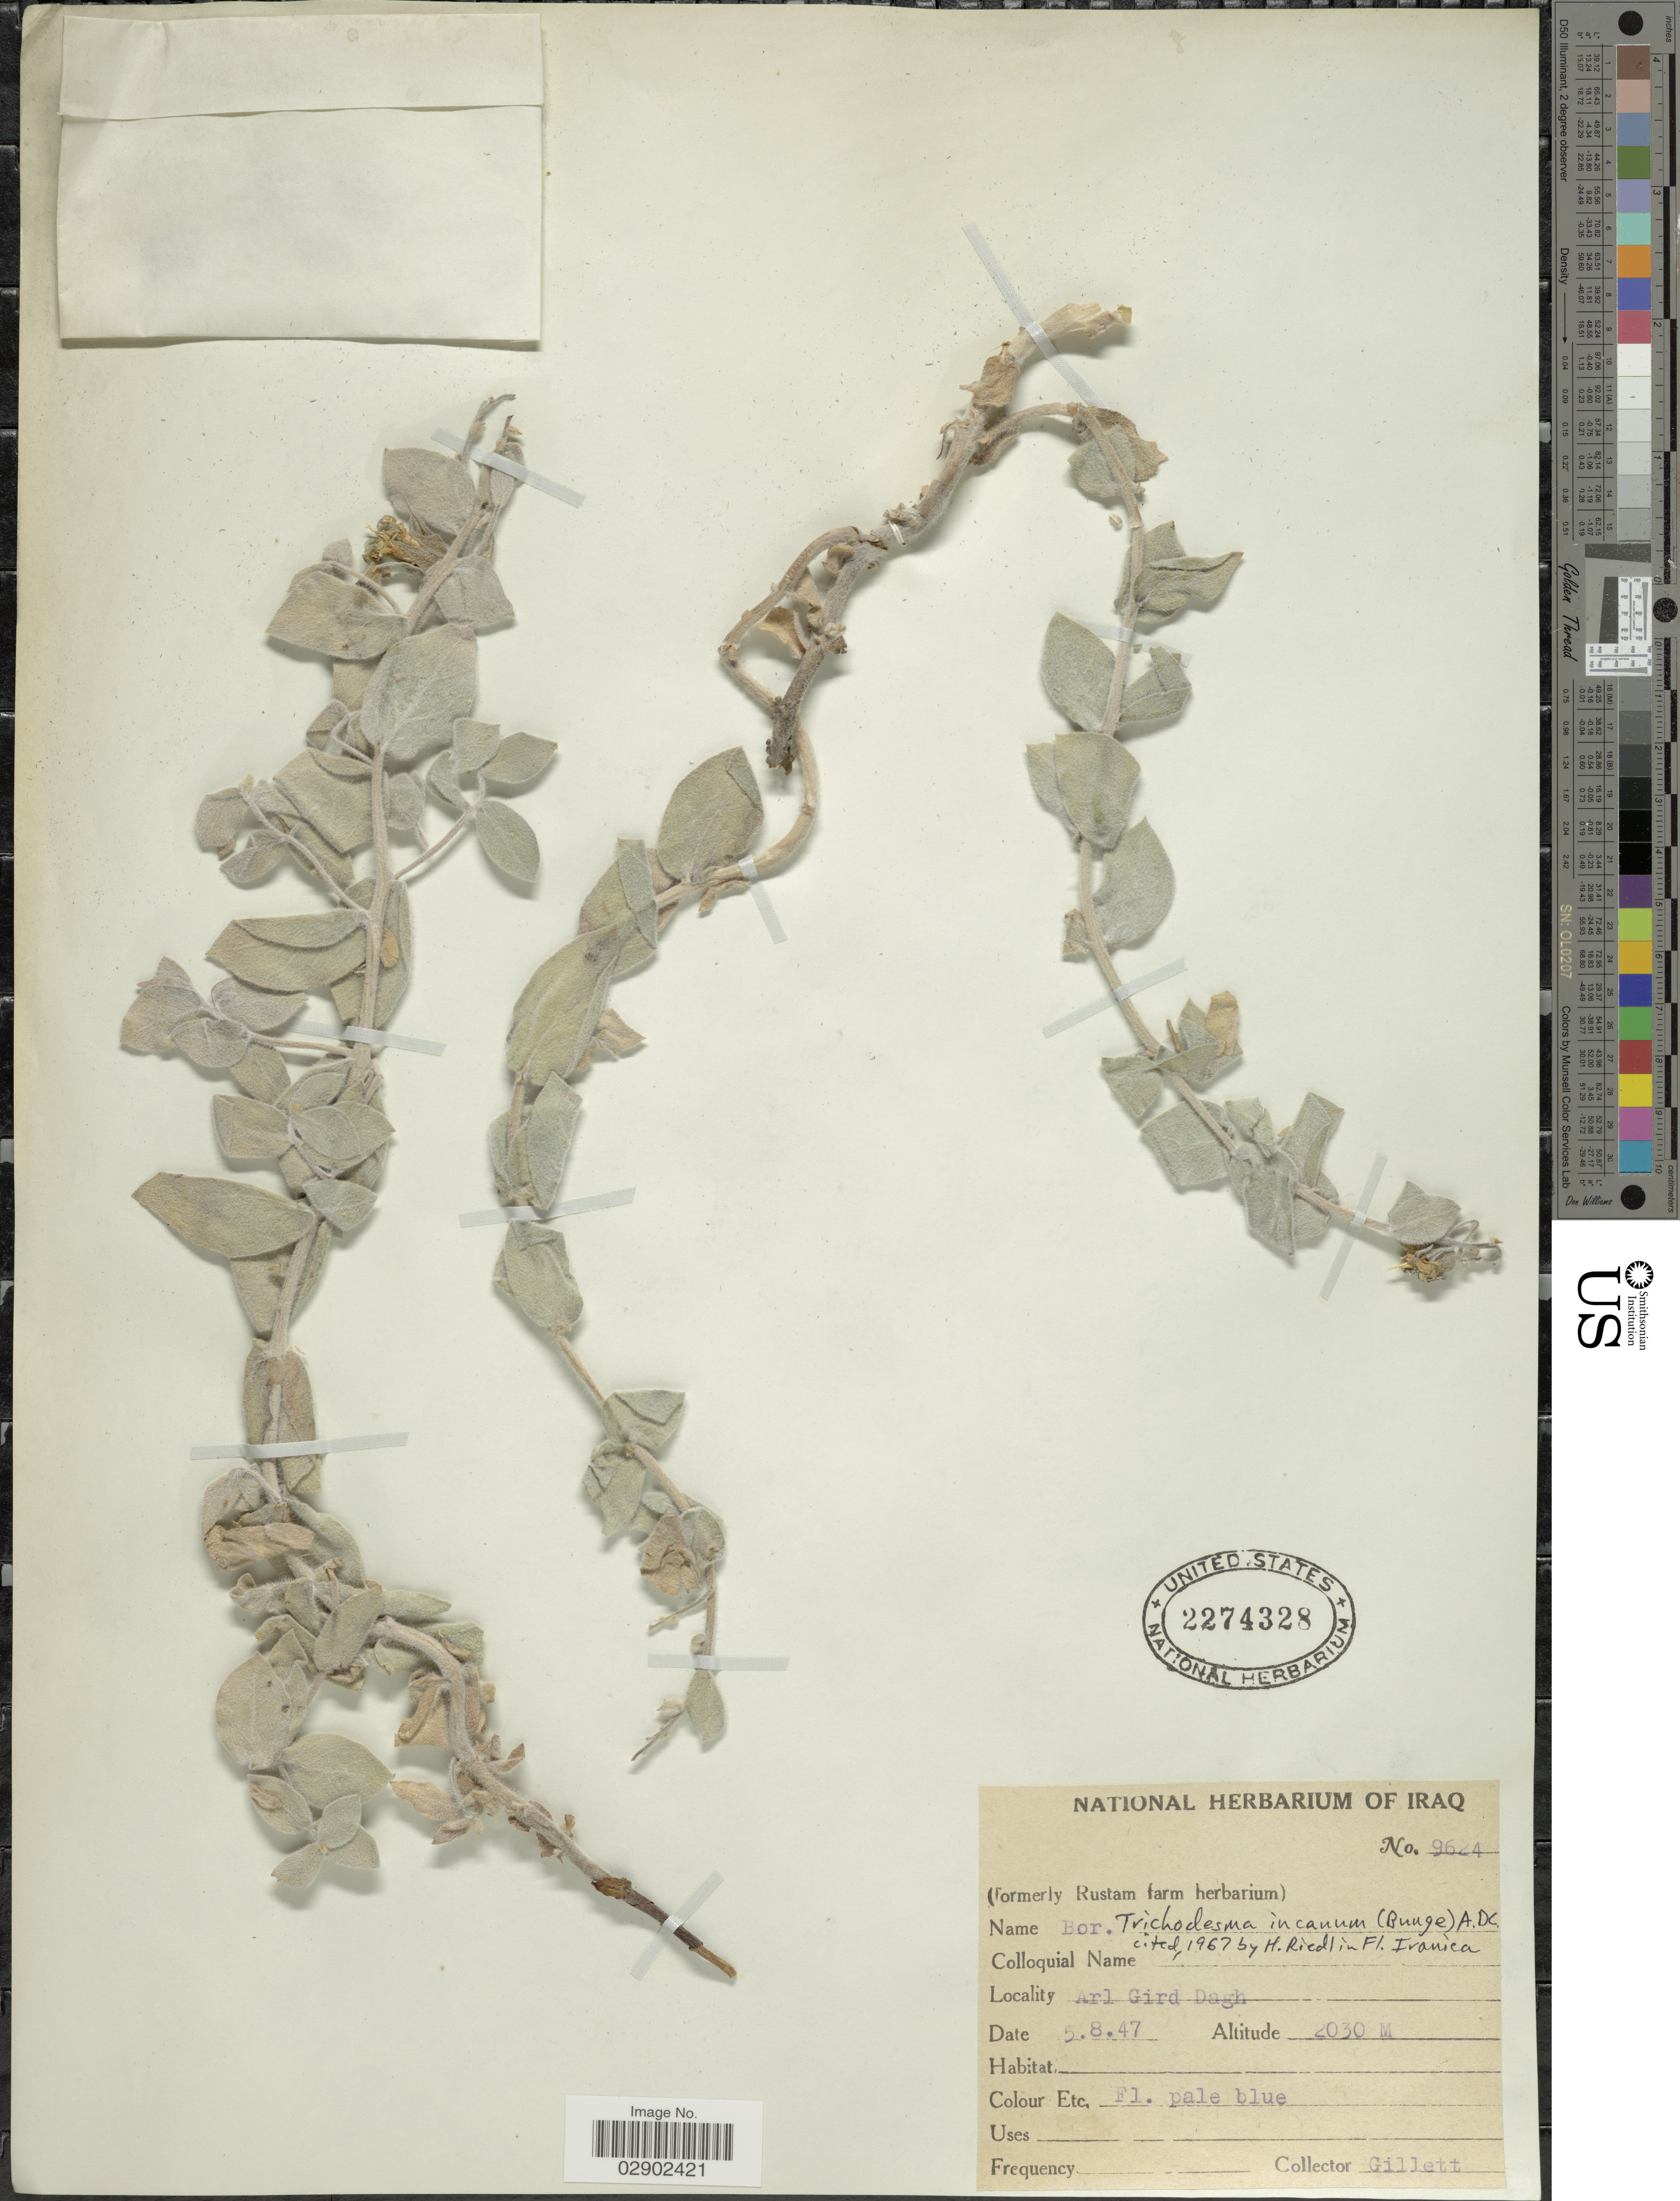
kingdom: Plantae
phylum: Tracheophyta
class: Magnoliopsida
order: Boraginales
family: Boraginaceae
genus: Trichodesma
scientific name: Trichodesma incanum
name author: (Bunge) A. DC.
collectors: Gillett, --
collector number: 9624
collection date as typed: Transcribed d/m/y: 5/8/47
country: Iraq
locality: Arl Gird Dagh.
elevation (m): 2030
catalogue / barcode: US 2274328